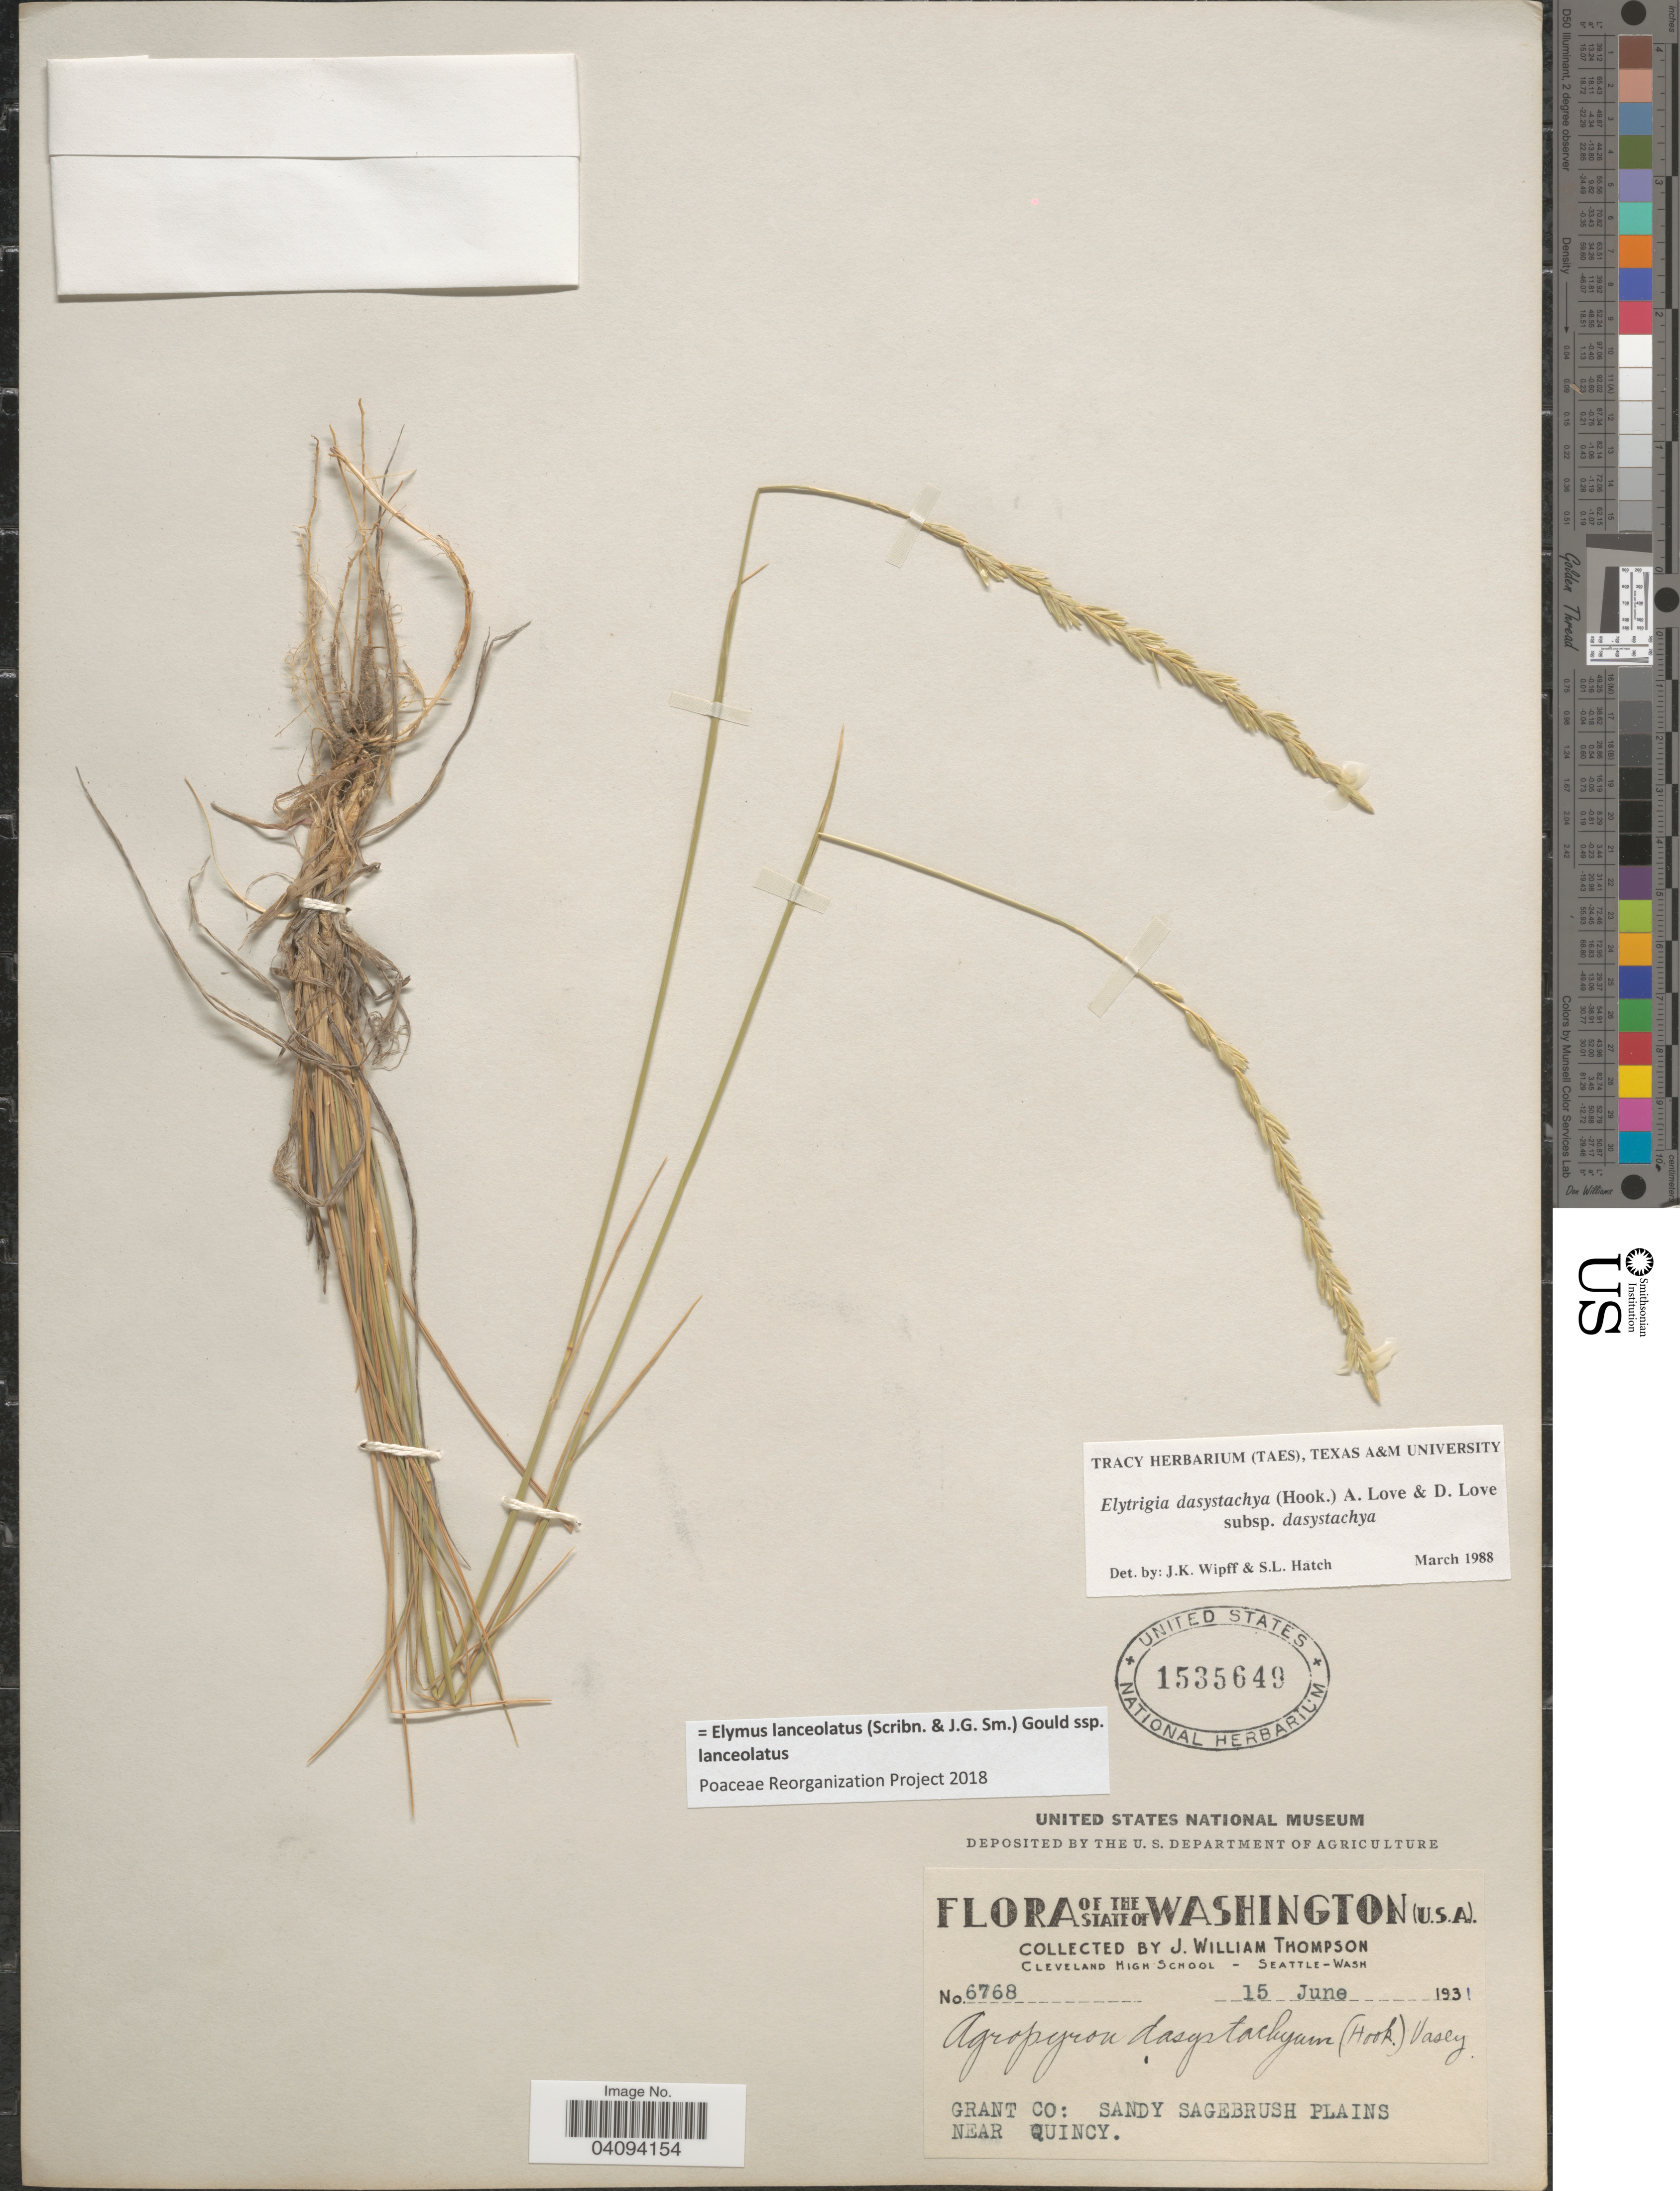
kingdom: Plantae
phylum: Tracheophyta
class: Liliopsida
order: Poales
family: Poaceae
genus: Elymus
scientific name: Elymus lanceolatus subsp. lanceolatus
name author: (Scribn. & J.G. Sm.) Gould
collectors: J. W. Thompson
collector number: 6768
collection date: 1931-06-15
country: United States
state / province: Washington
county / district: Grant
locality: Grant Co: Sandy sagebrush plains near Quincy.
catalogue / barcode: US 1535649